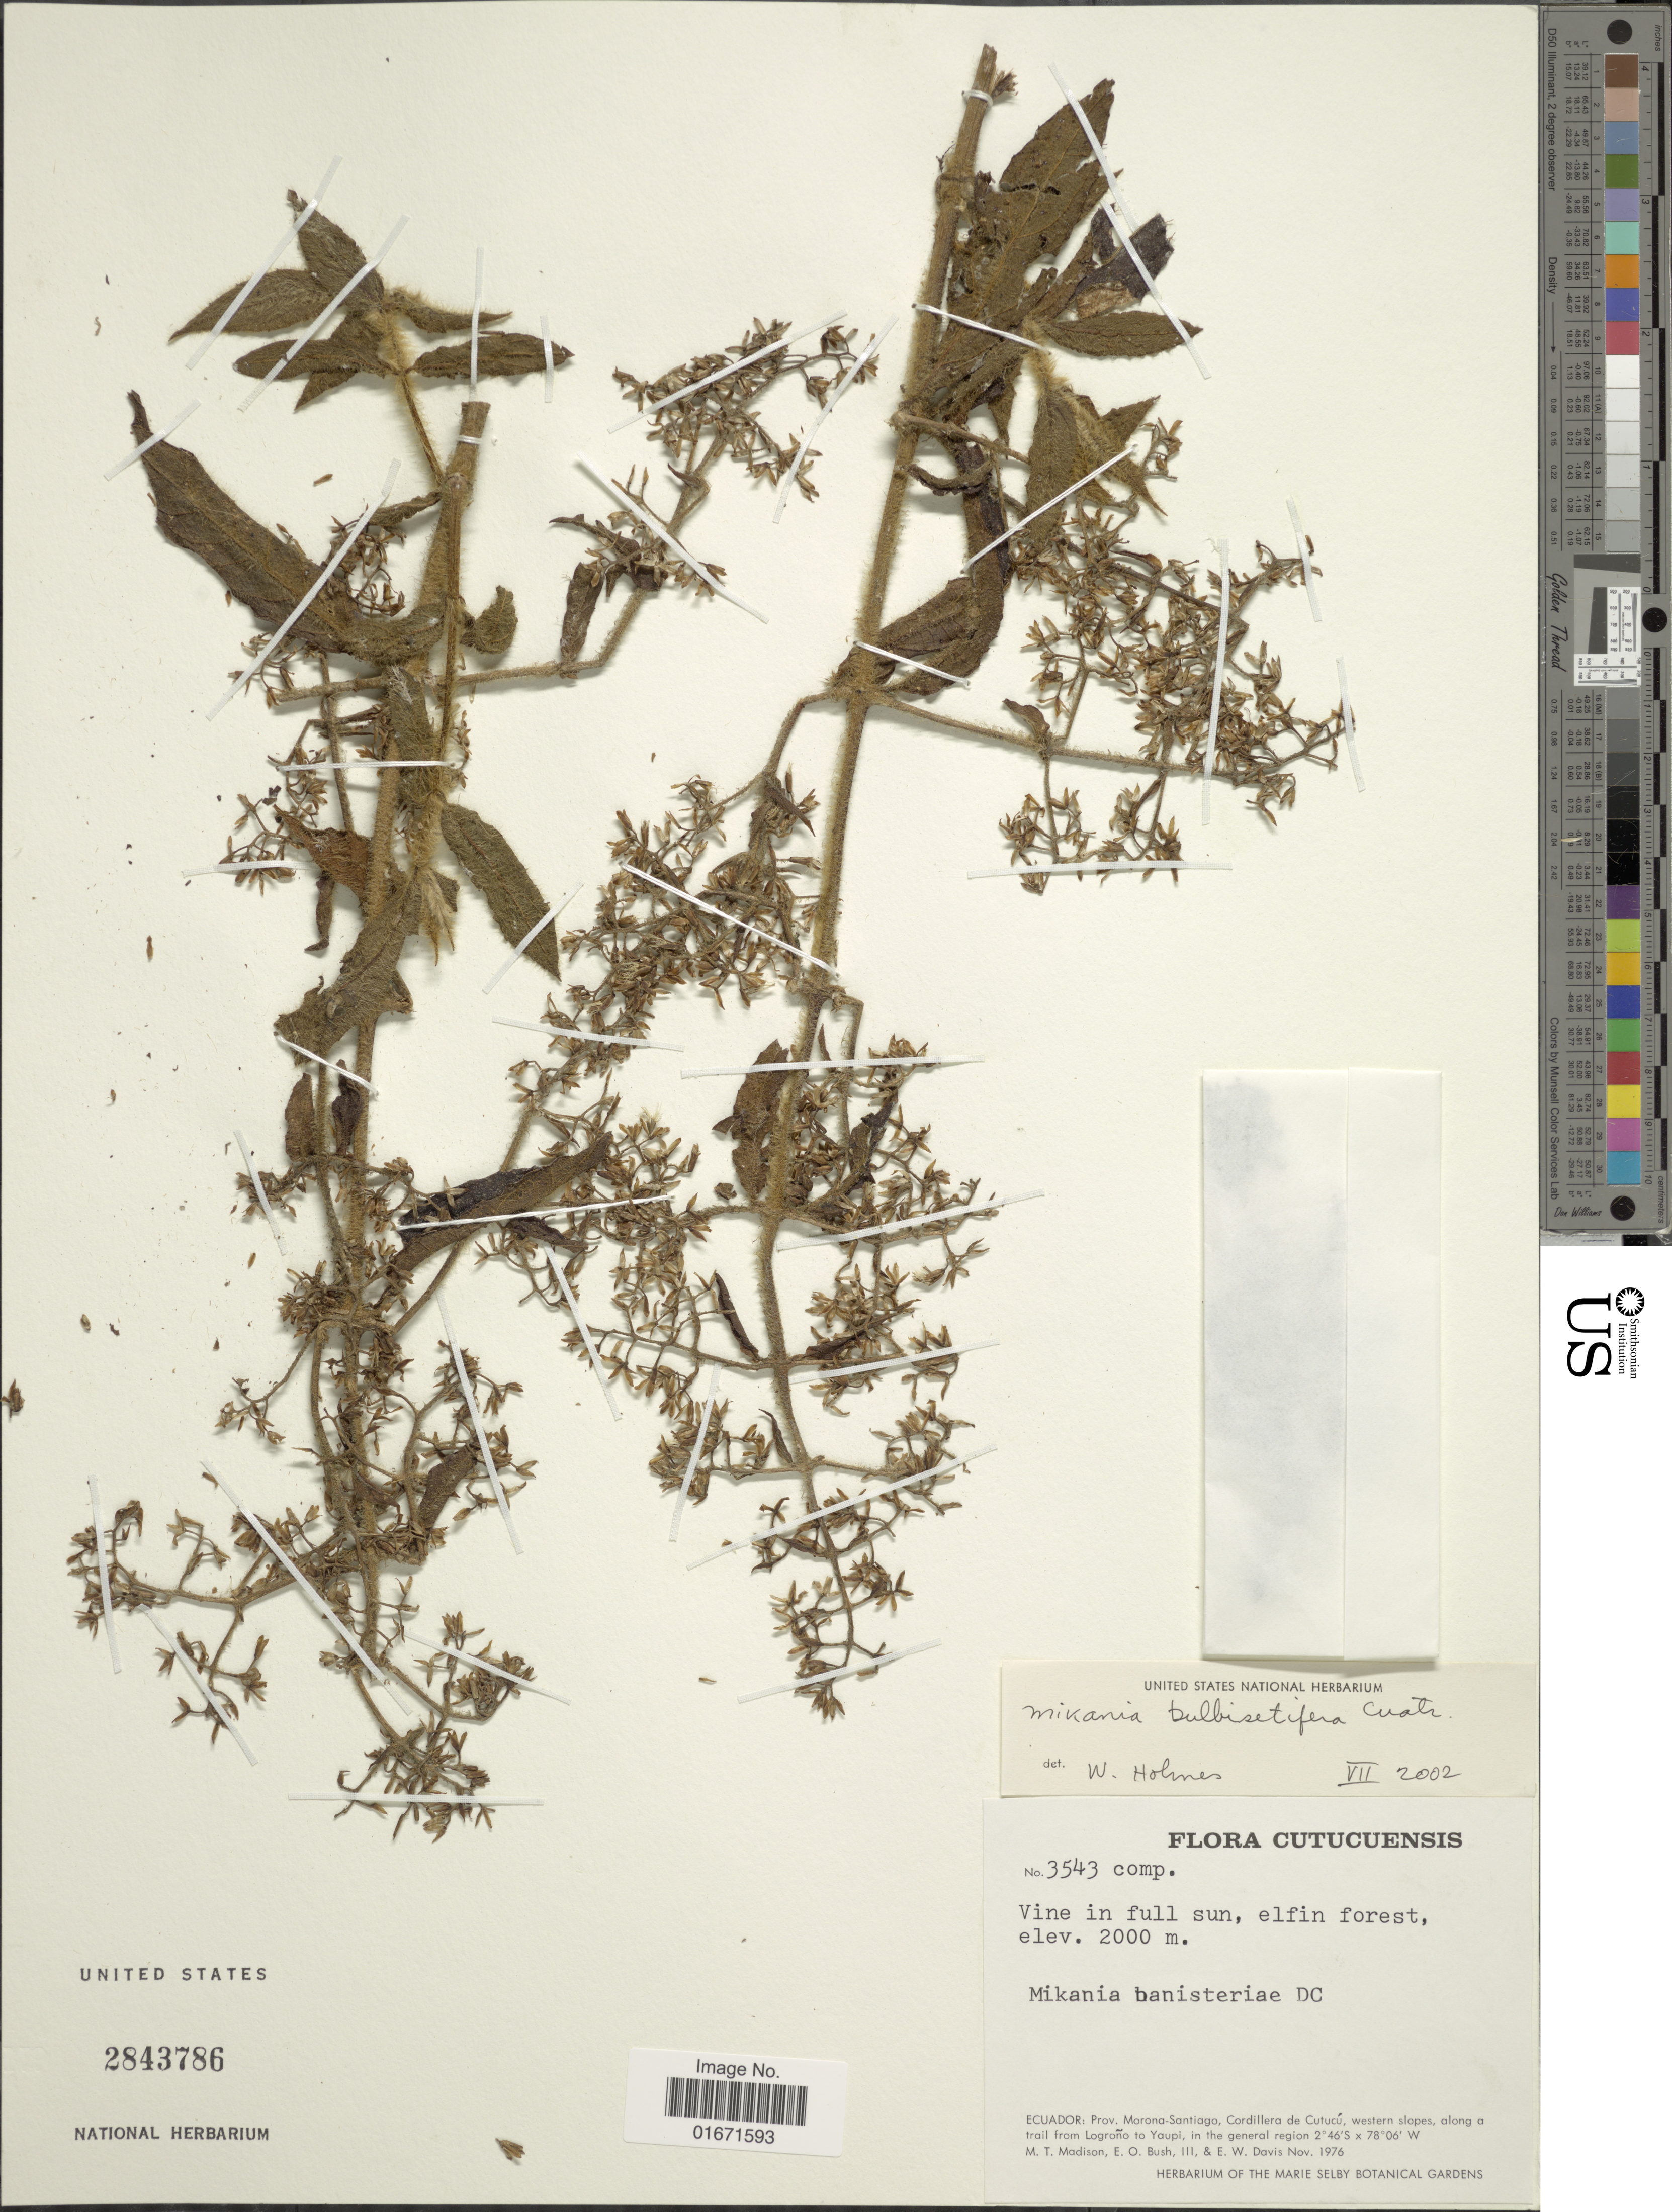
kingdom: Plantae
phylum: Tracheophyta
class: Magnoliopsida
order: Asterales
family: Asteraceae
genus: Mikania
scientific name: Mikania bulbisetifera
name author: Cuatrec.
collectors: M. T. Madison, E. O. Bush & E. W. Davis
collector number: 3543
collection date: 1976-11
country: Ecuador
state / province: Morona-Santiago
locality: Ecuador: Prov. Morona-Santiago, Cordillera de Cutucú, western slopes, along a trail from Logroño to Yaupi, in the general region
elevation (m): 2000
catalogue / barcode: US 2843786